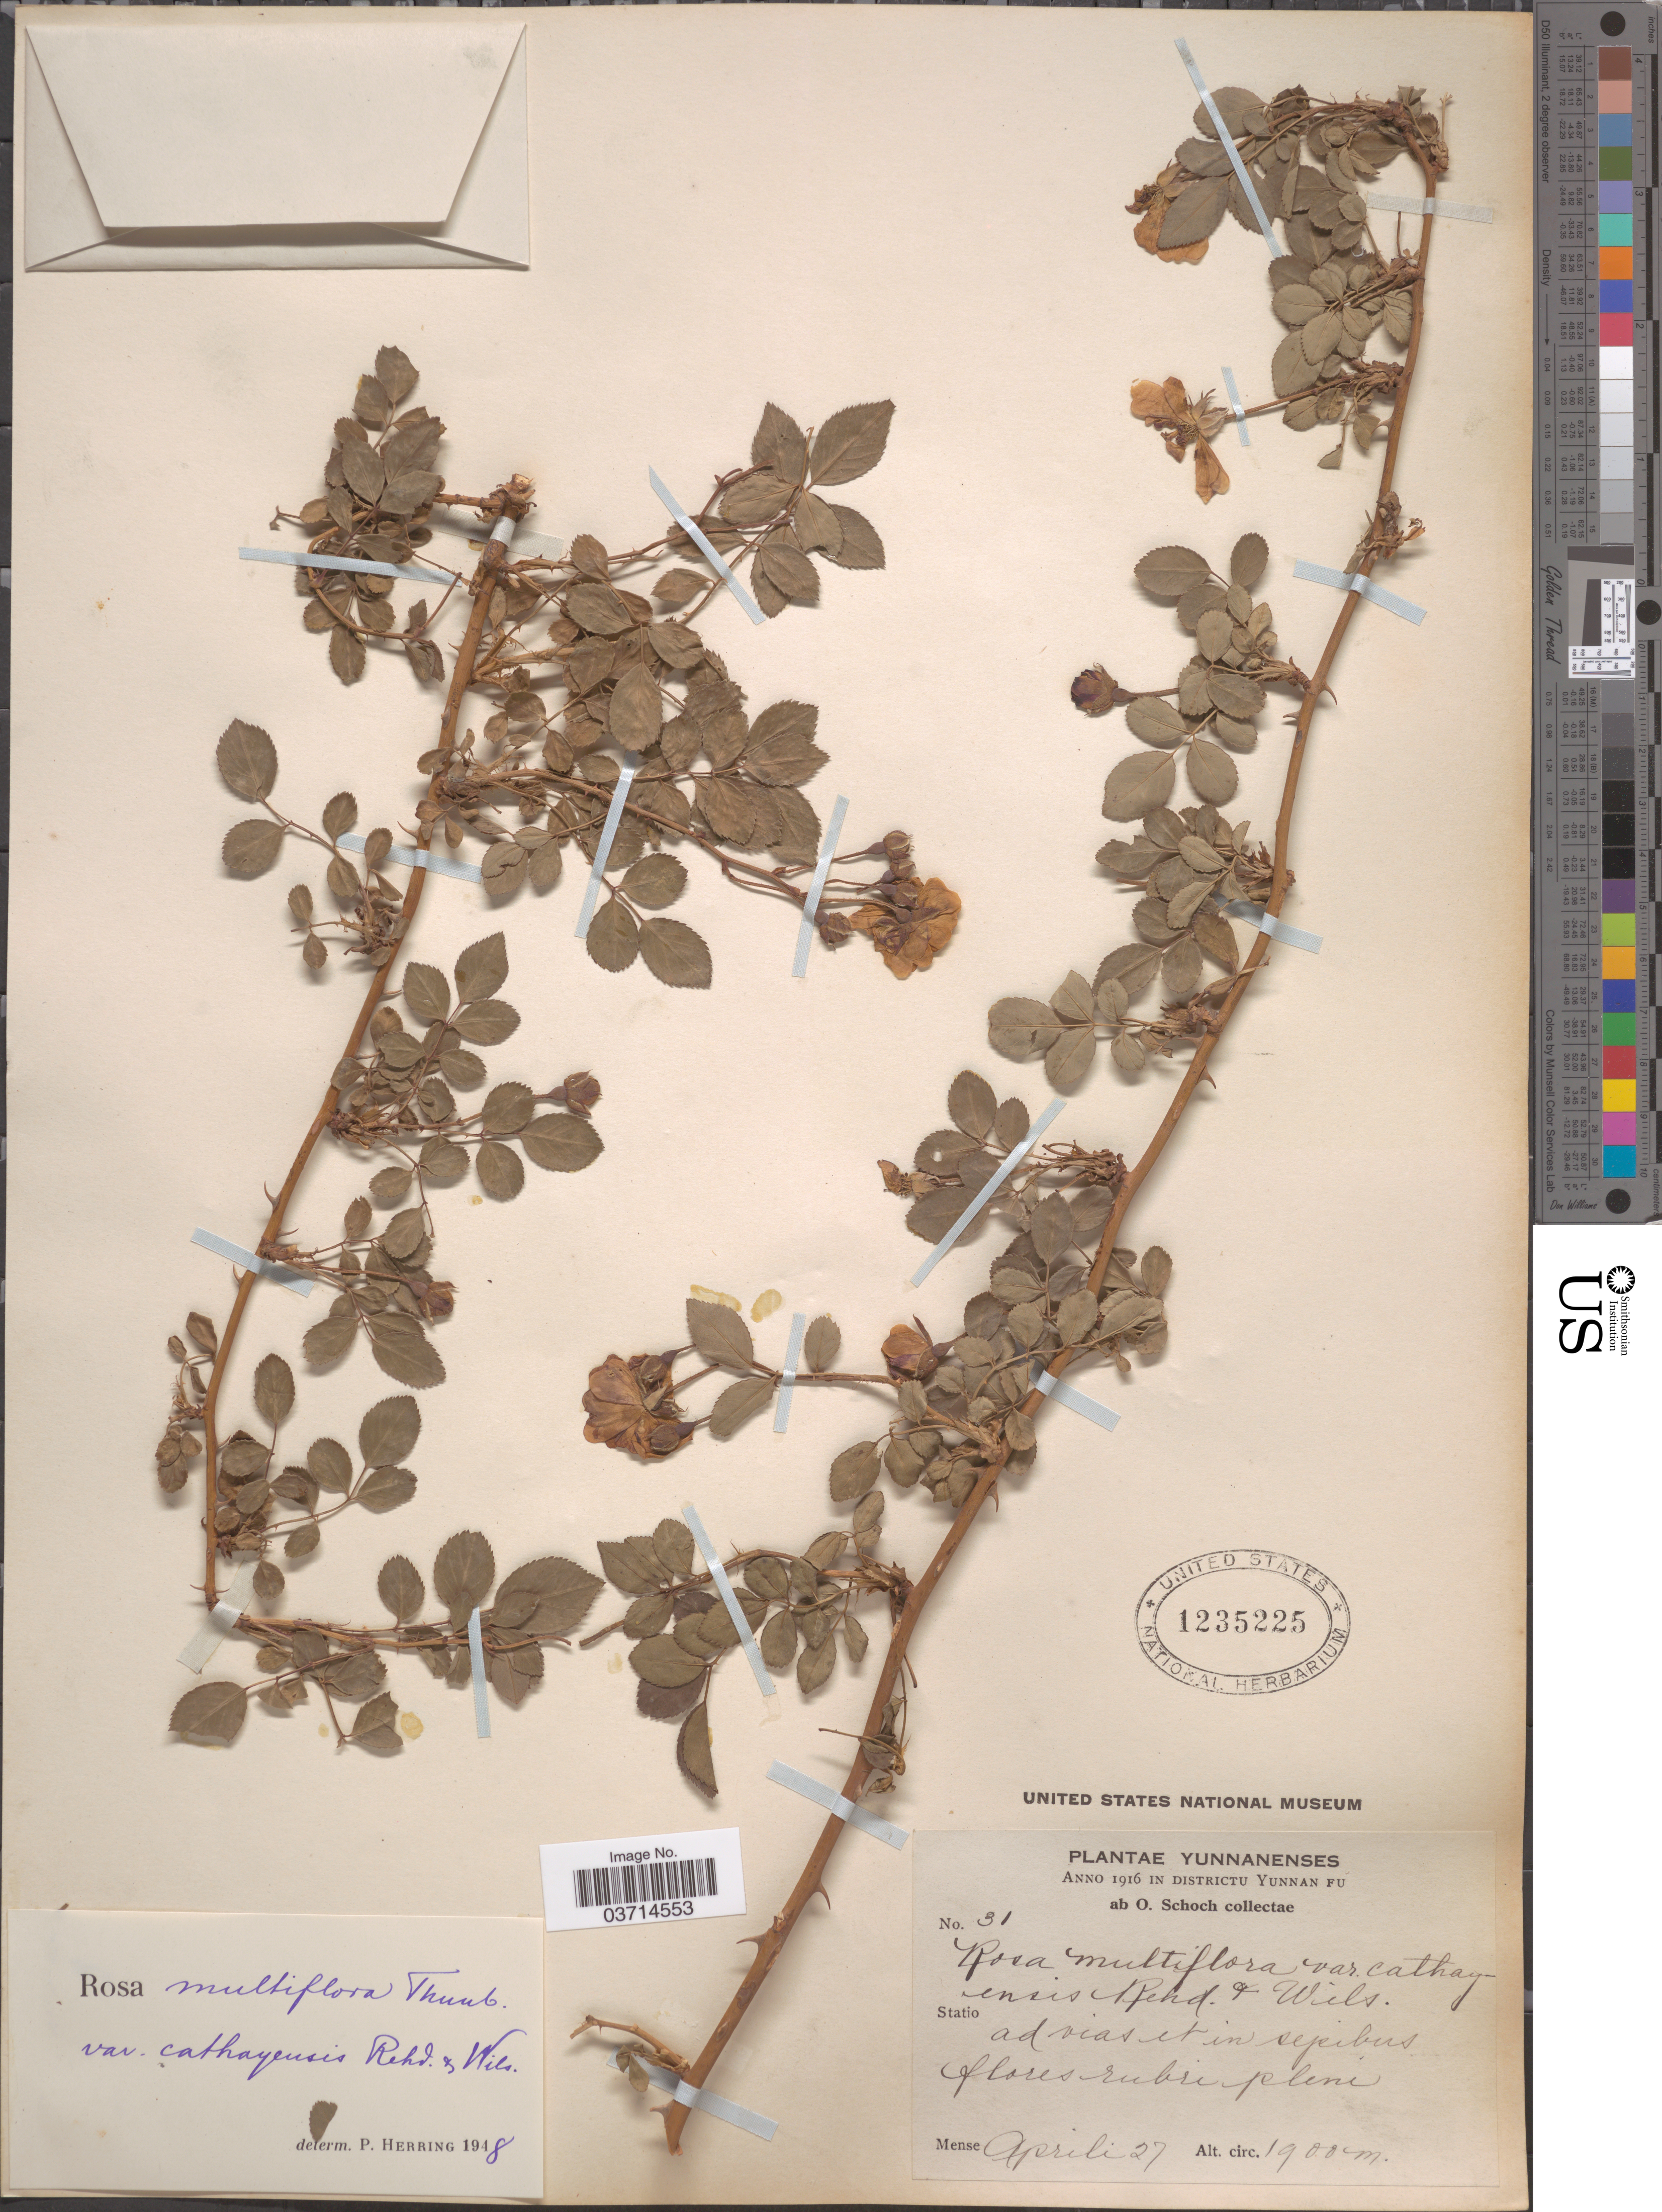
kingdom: Plantae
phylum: Tracheophyta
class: Magnoliopsida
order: Rosales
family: Rosaceae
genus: Rosa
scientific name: Rosa multiflora var. cathayensis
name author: Rehder & E.H. Wilson in Sarg.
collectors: O. Schoch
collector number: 31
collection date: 1916-04-27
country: China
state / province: Yunnan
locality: Districtu Yunnan Fu.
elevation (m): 1900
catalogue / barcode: US 1235225